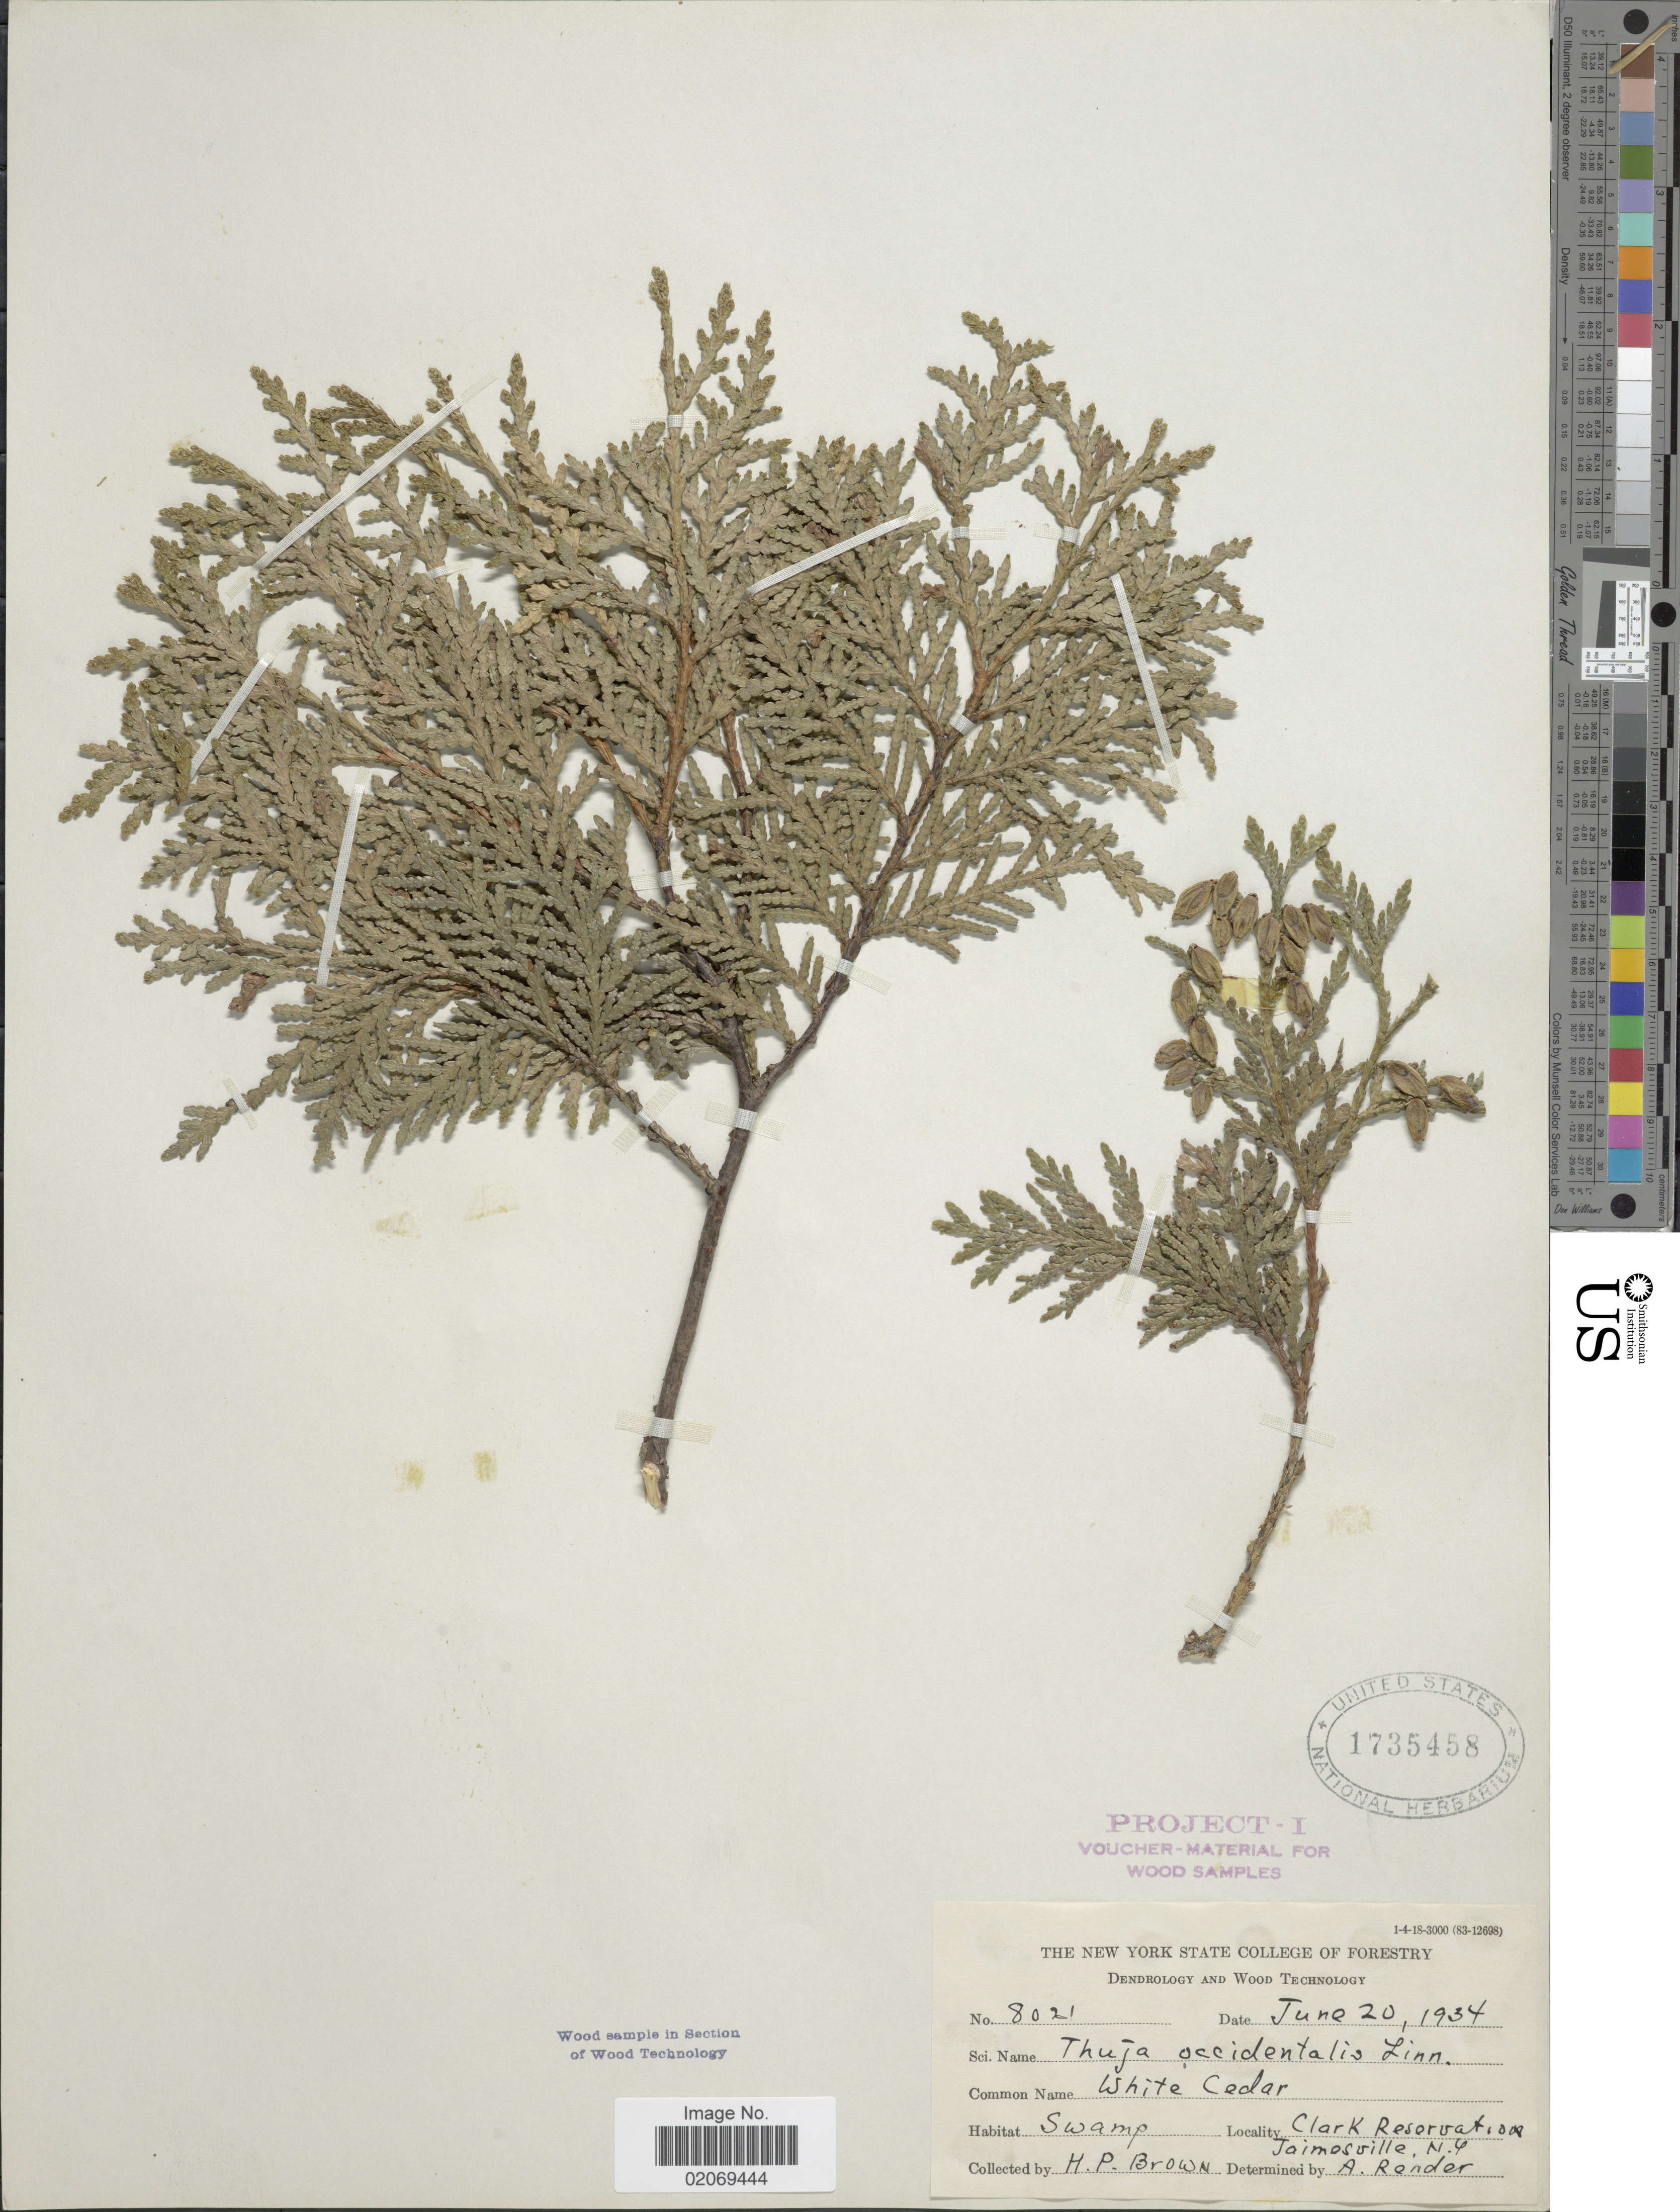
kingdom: Plantae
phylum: Tracheophyta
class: Pinopsida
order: Pinales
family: Cupressaceae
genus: Thuja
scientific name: Thuja occidentalis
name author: L.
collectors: H. P. Brown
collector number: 8021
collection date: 1934-06-20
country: United States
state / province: New York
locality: White Cedar, Swamp, Clark Reservations, Jaimesville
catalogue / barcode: US 1735458